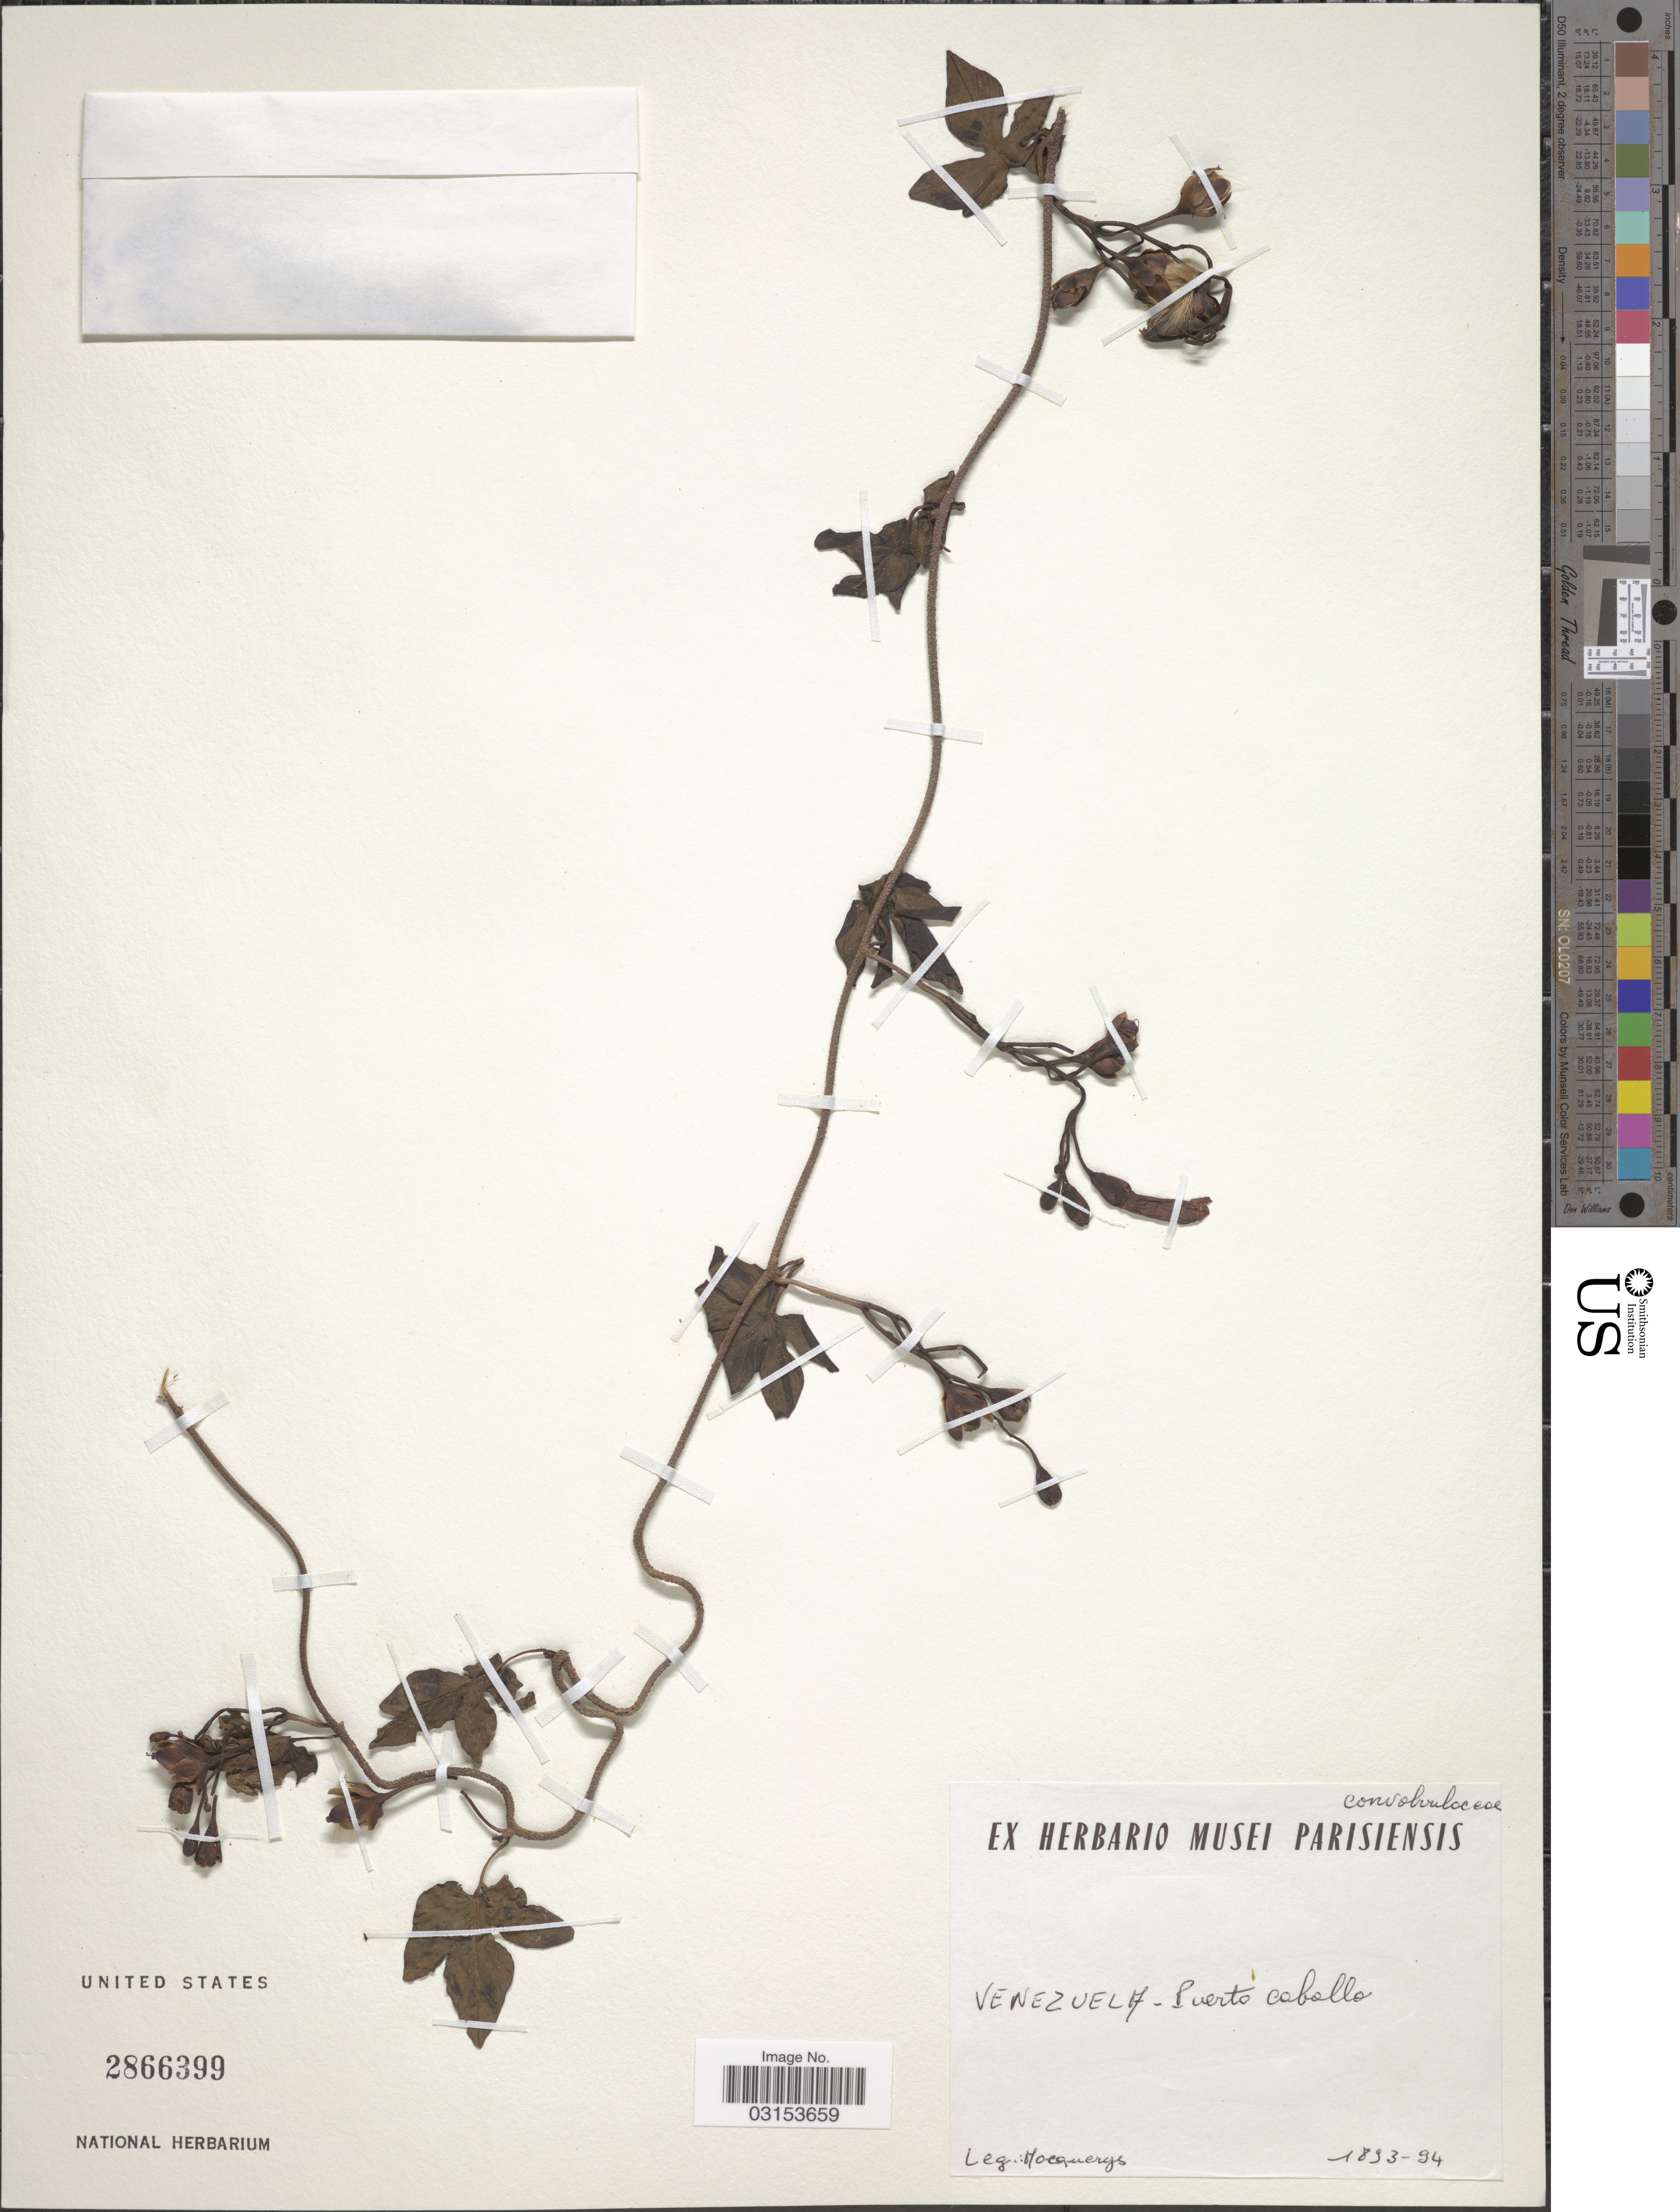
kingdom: Plantae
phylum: Tracheophyta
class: Magnoliopsida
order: Solanales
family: Convolvulaceae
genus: Ipomoea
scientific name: Ipomoea sp.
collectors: A. Mocquerys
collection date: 1893/1894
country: Venezuela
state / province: Carabobo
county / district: Puerto Cabello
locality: Puerto Cabello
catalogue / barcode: US 2866399